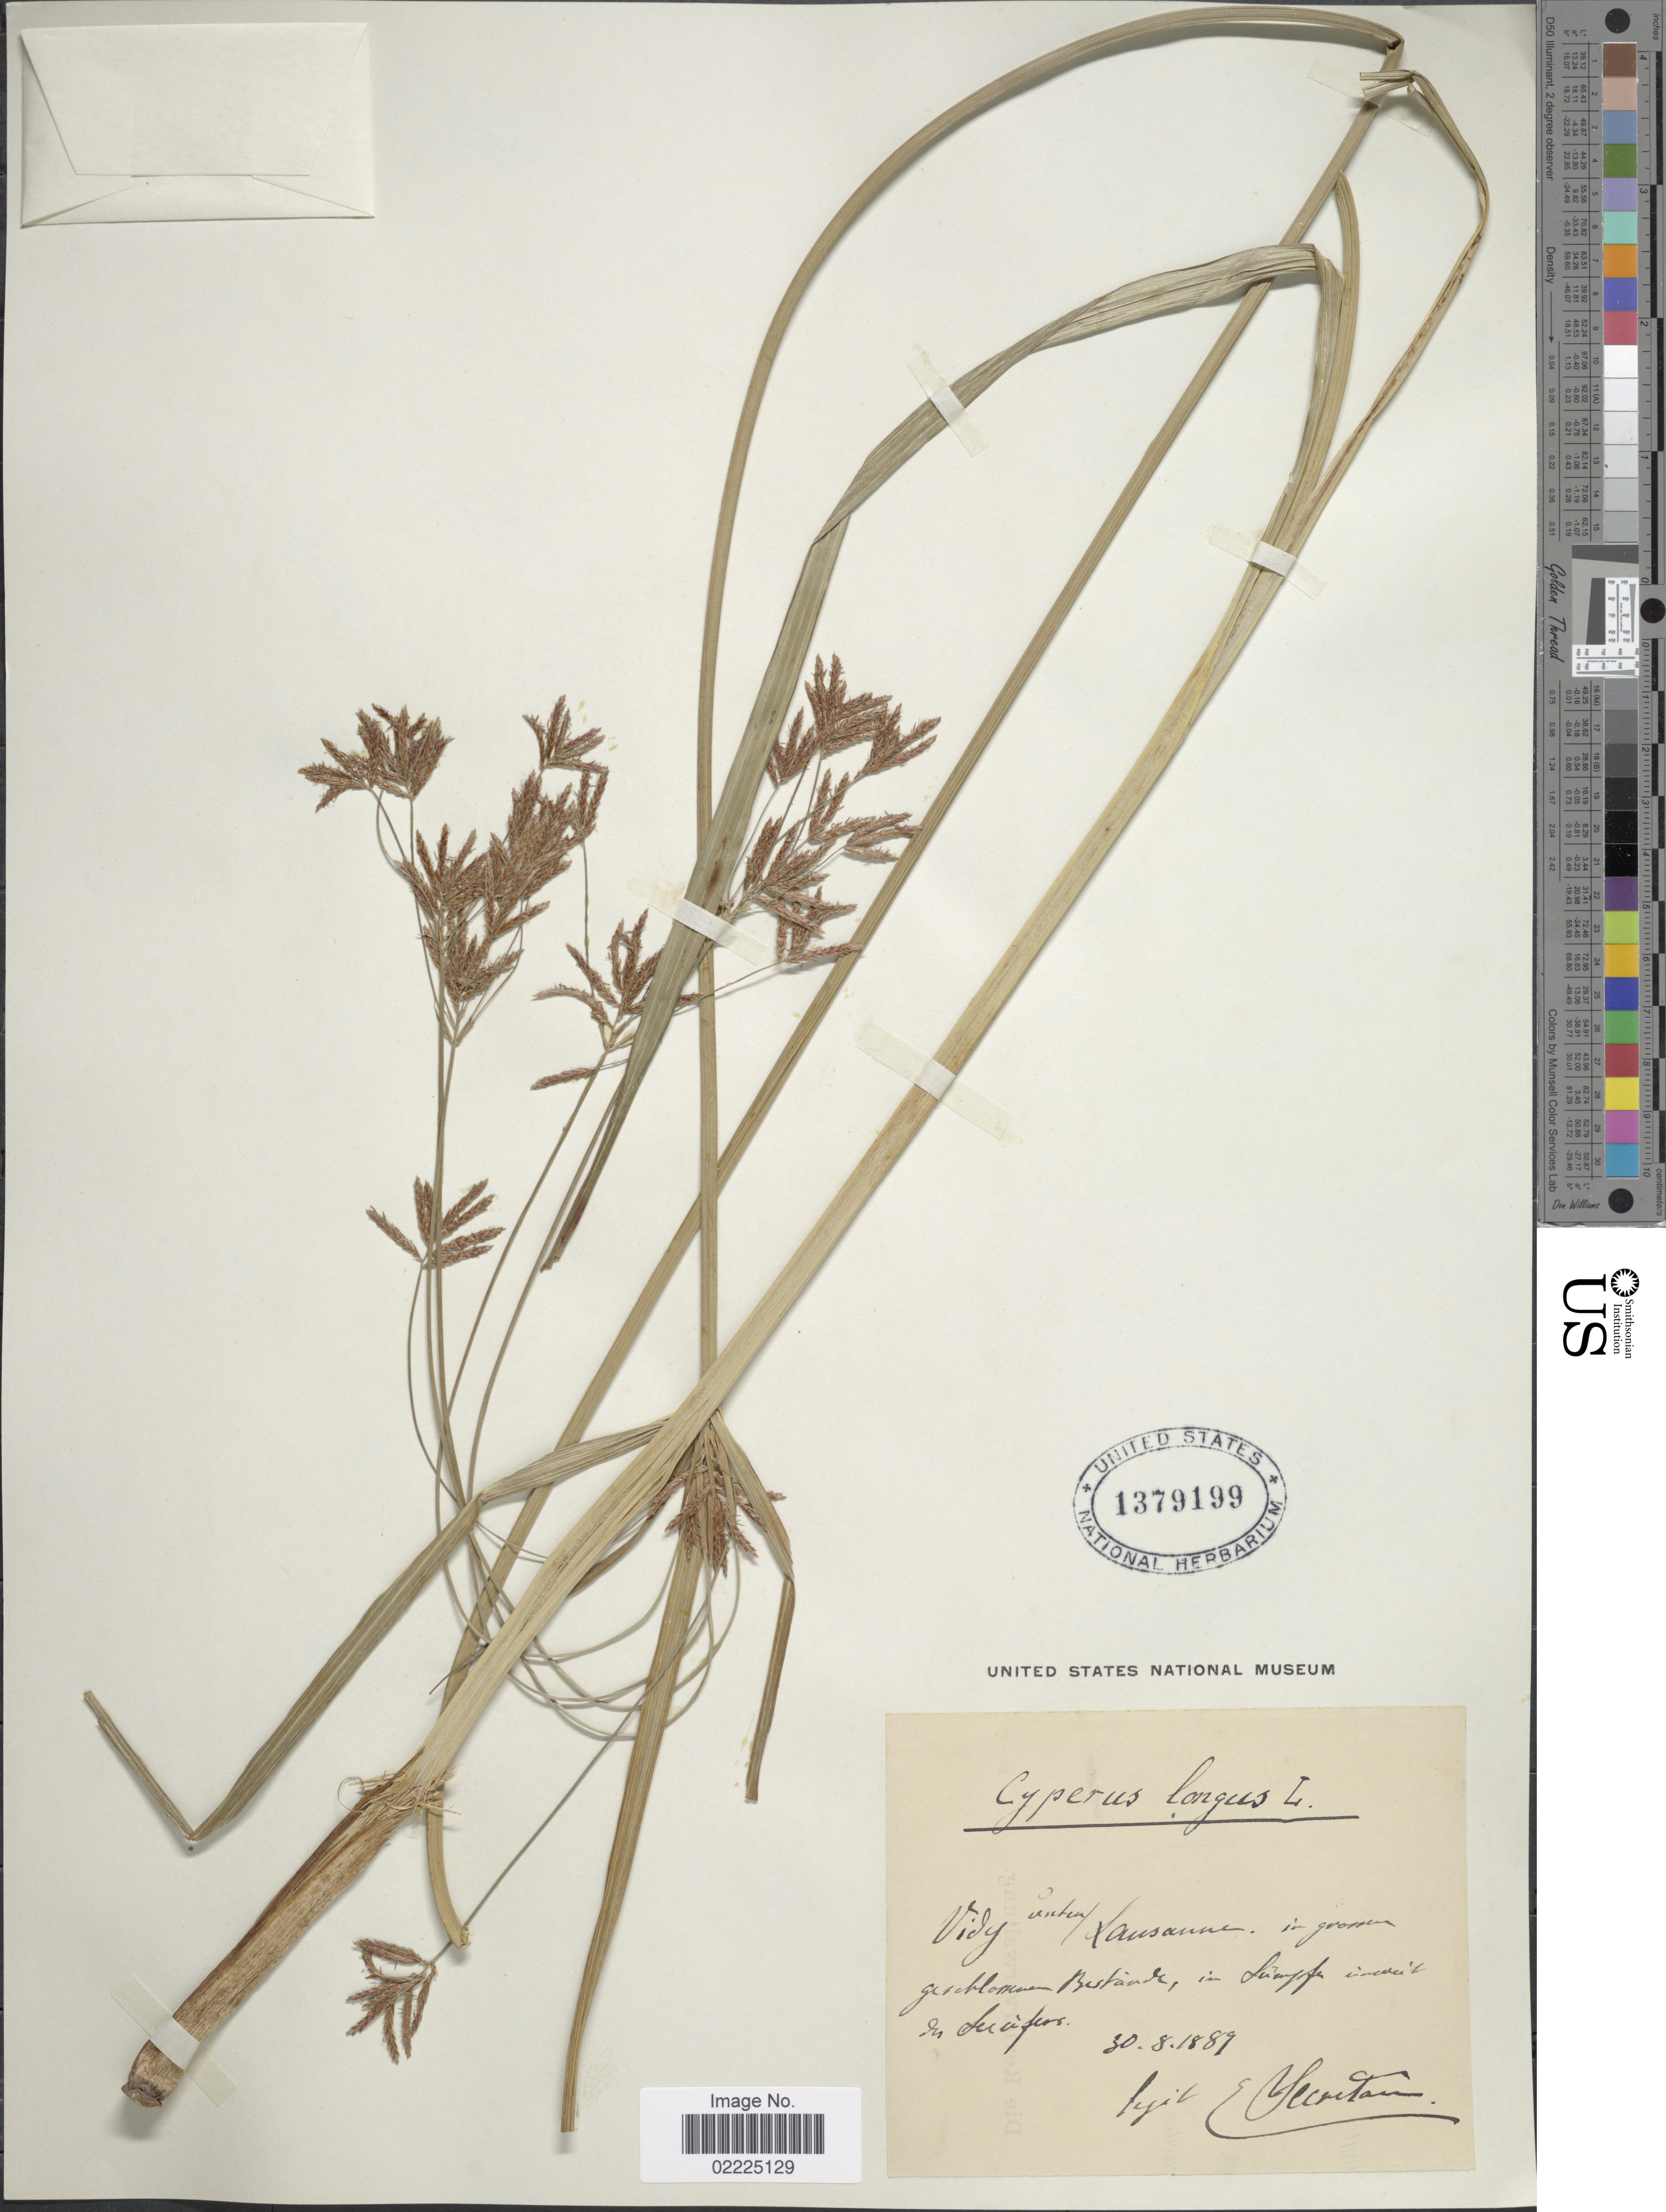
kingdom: Plantae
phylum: Tracheophyta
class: Liliopsida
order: Poales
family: Cyperaceae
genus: Cyperus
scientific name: Cyperus longus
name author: L.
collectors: E. Secretan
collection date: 1889-08-30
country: Germany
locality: Geschlokunen Bustiande, in liumpf indeit in Leiafers [interpreted]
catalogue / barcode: US 1379199